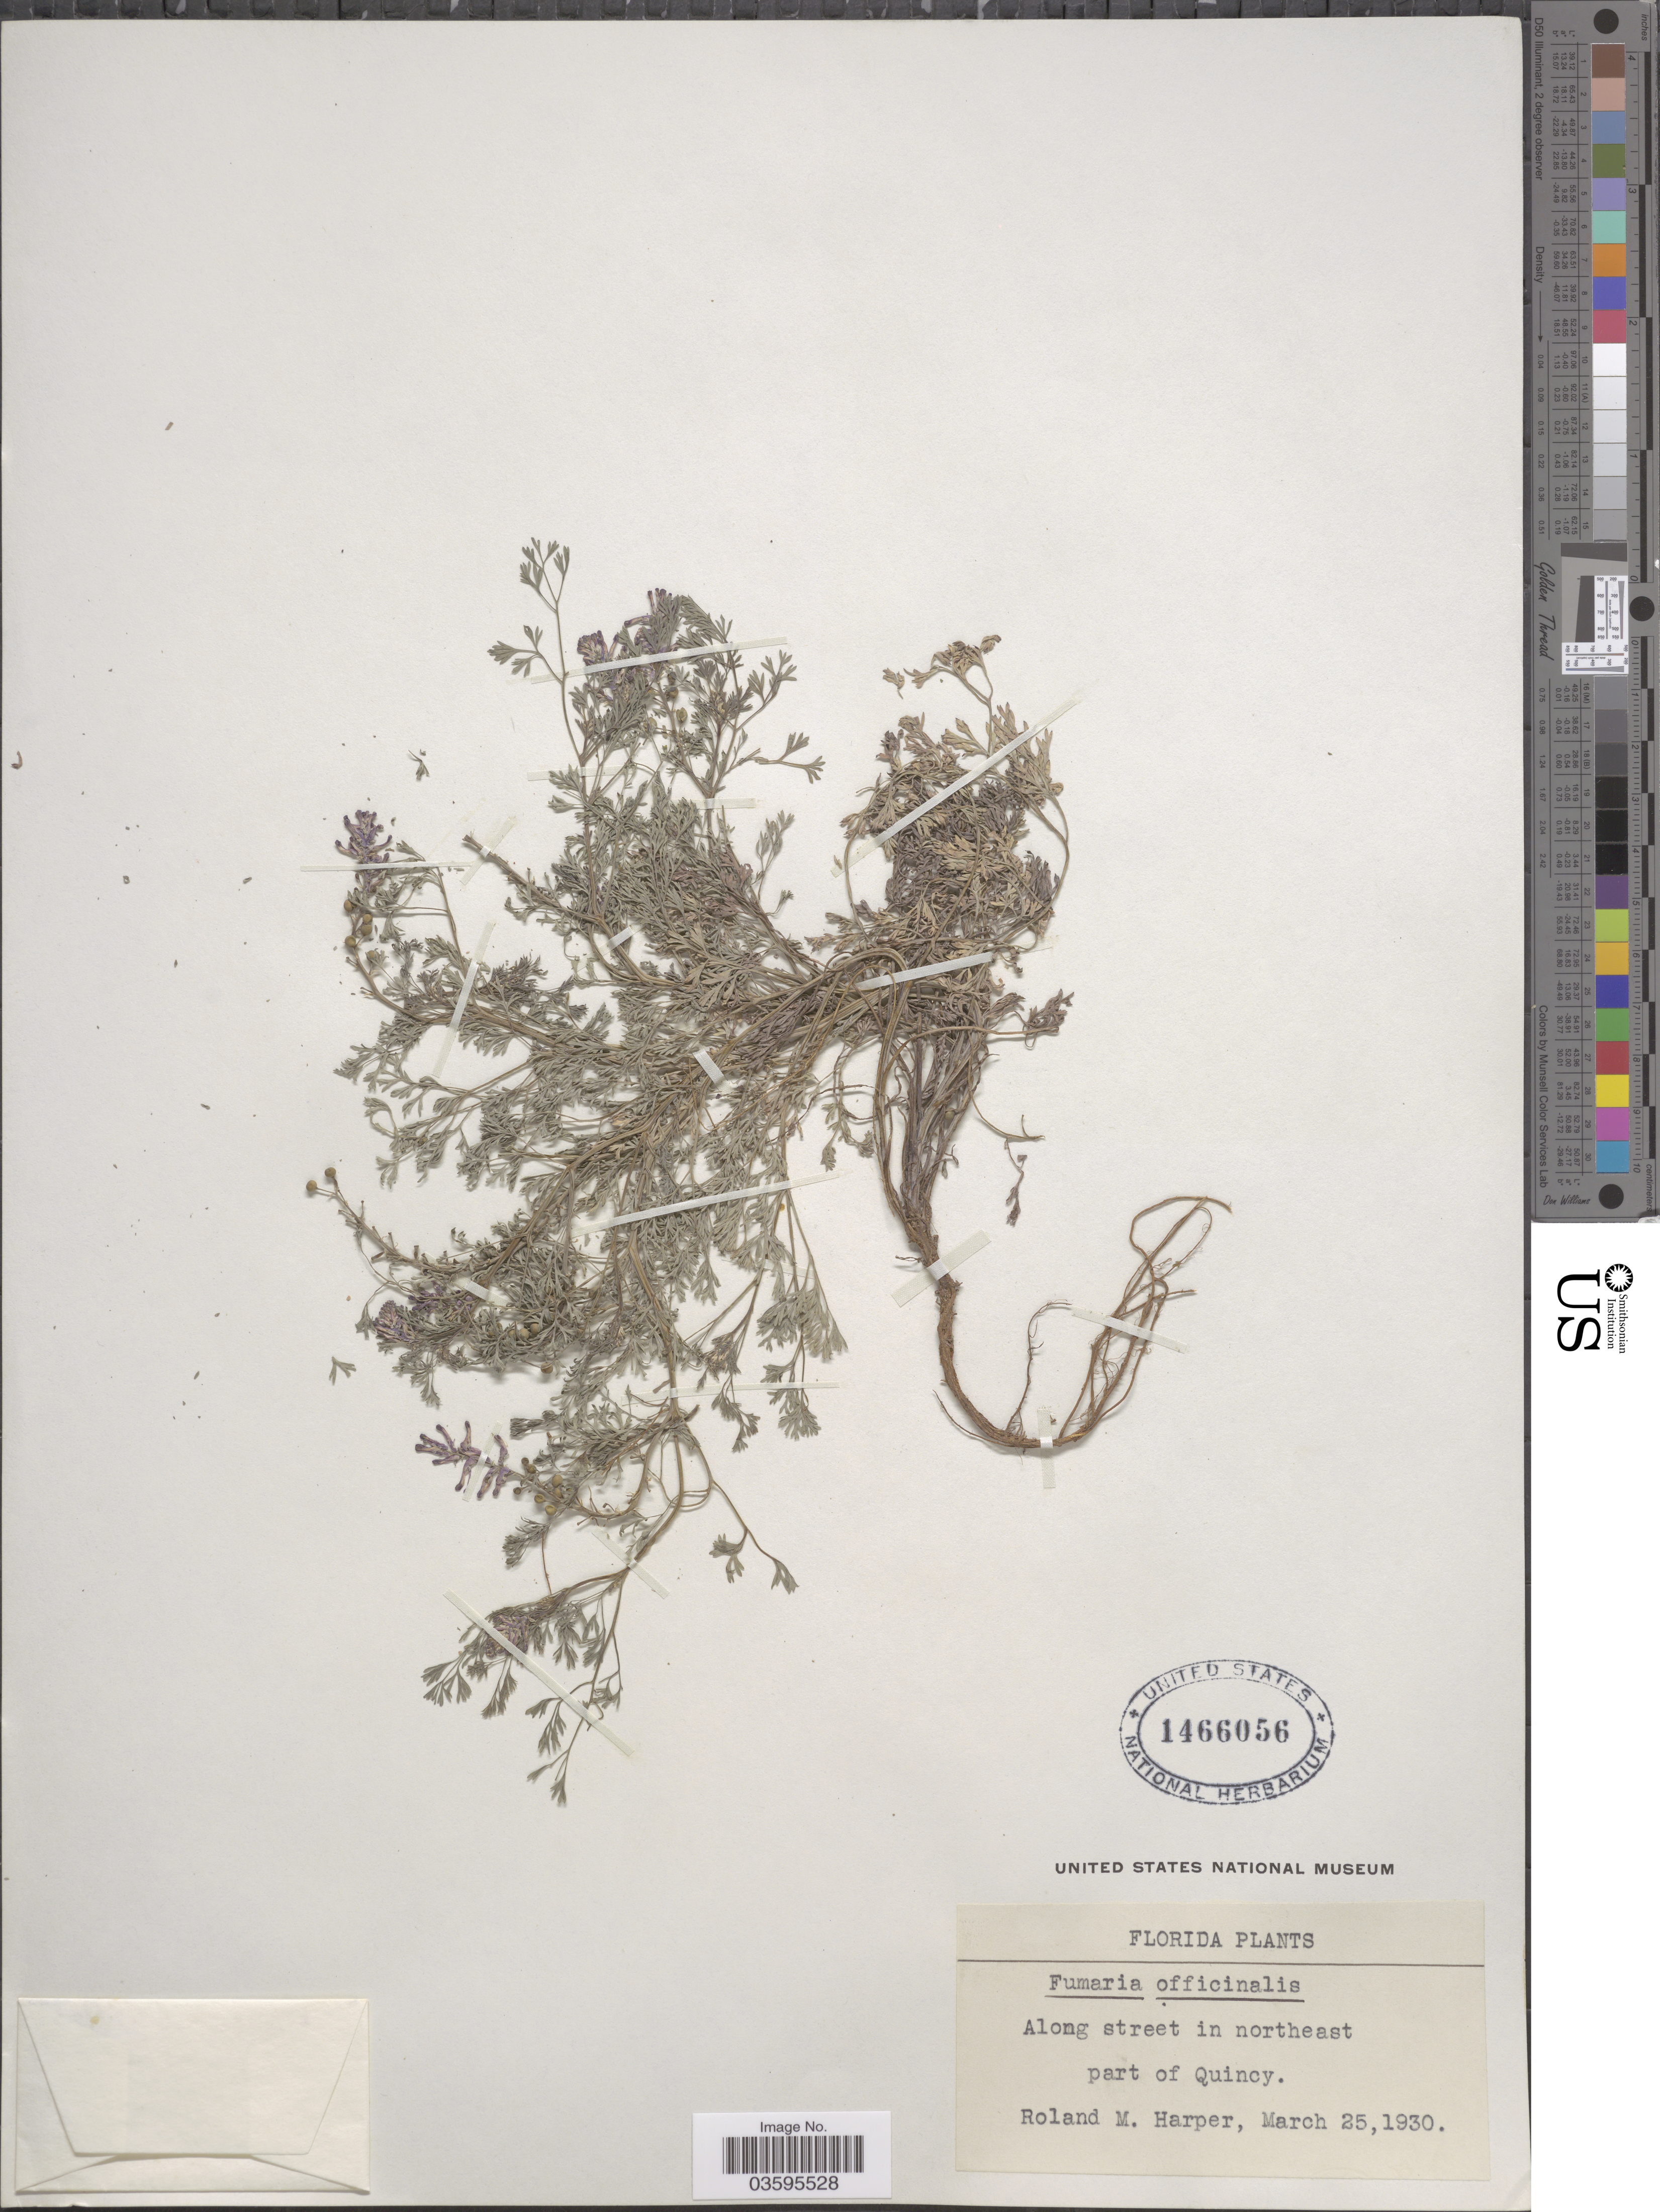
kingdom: Plantae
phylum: Tracheophyta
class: Magnoliopsida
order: Ranunculales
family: Papaveraceae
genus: Fumaria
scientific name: Fumaria officinalis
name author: L.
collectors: R. Harper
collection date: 1930-03-25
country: United States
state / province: Florida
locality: Along street in northeast part of Quincy.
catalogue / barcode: US 1466056